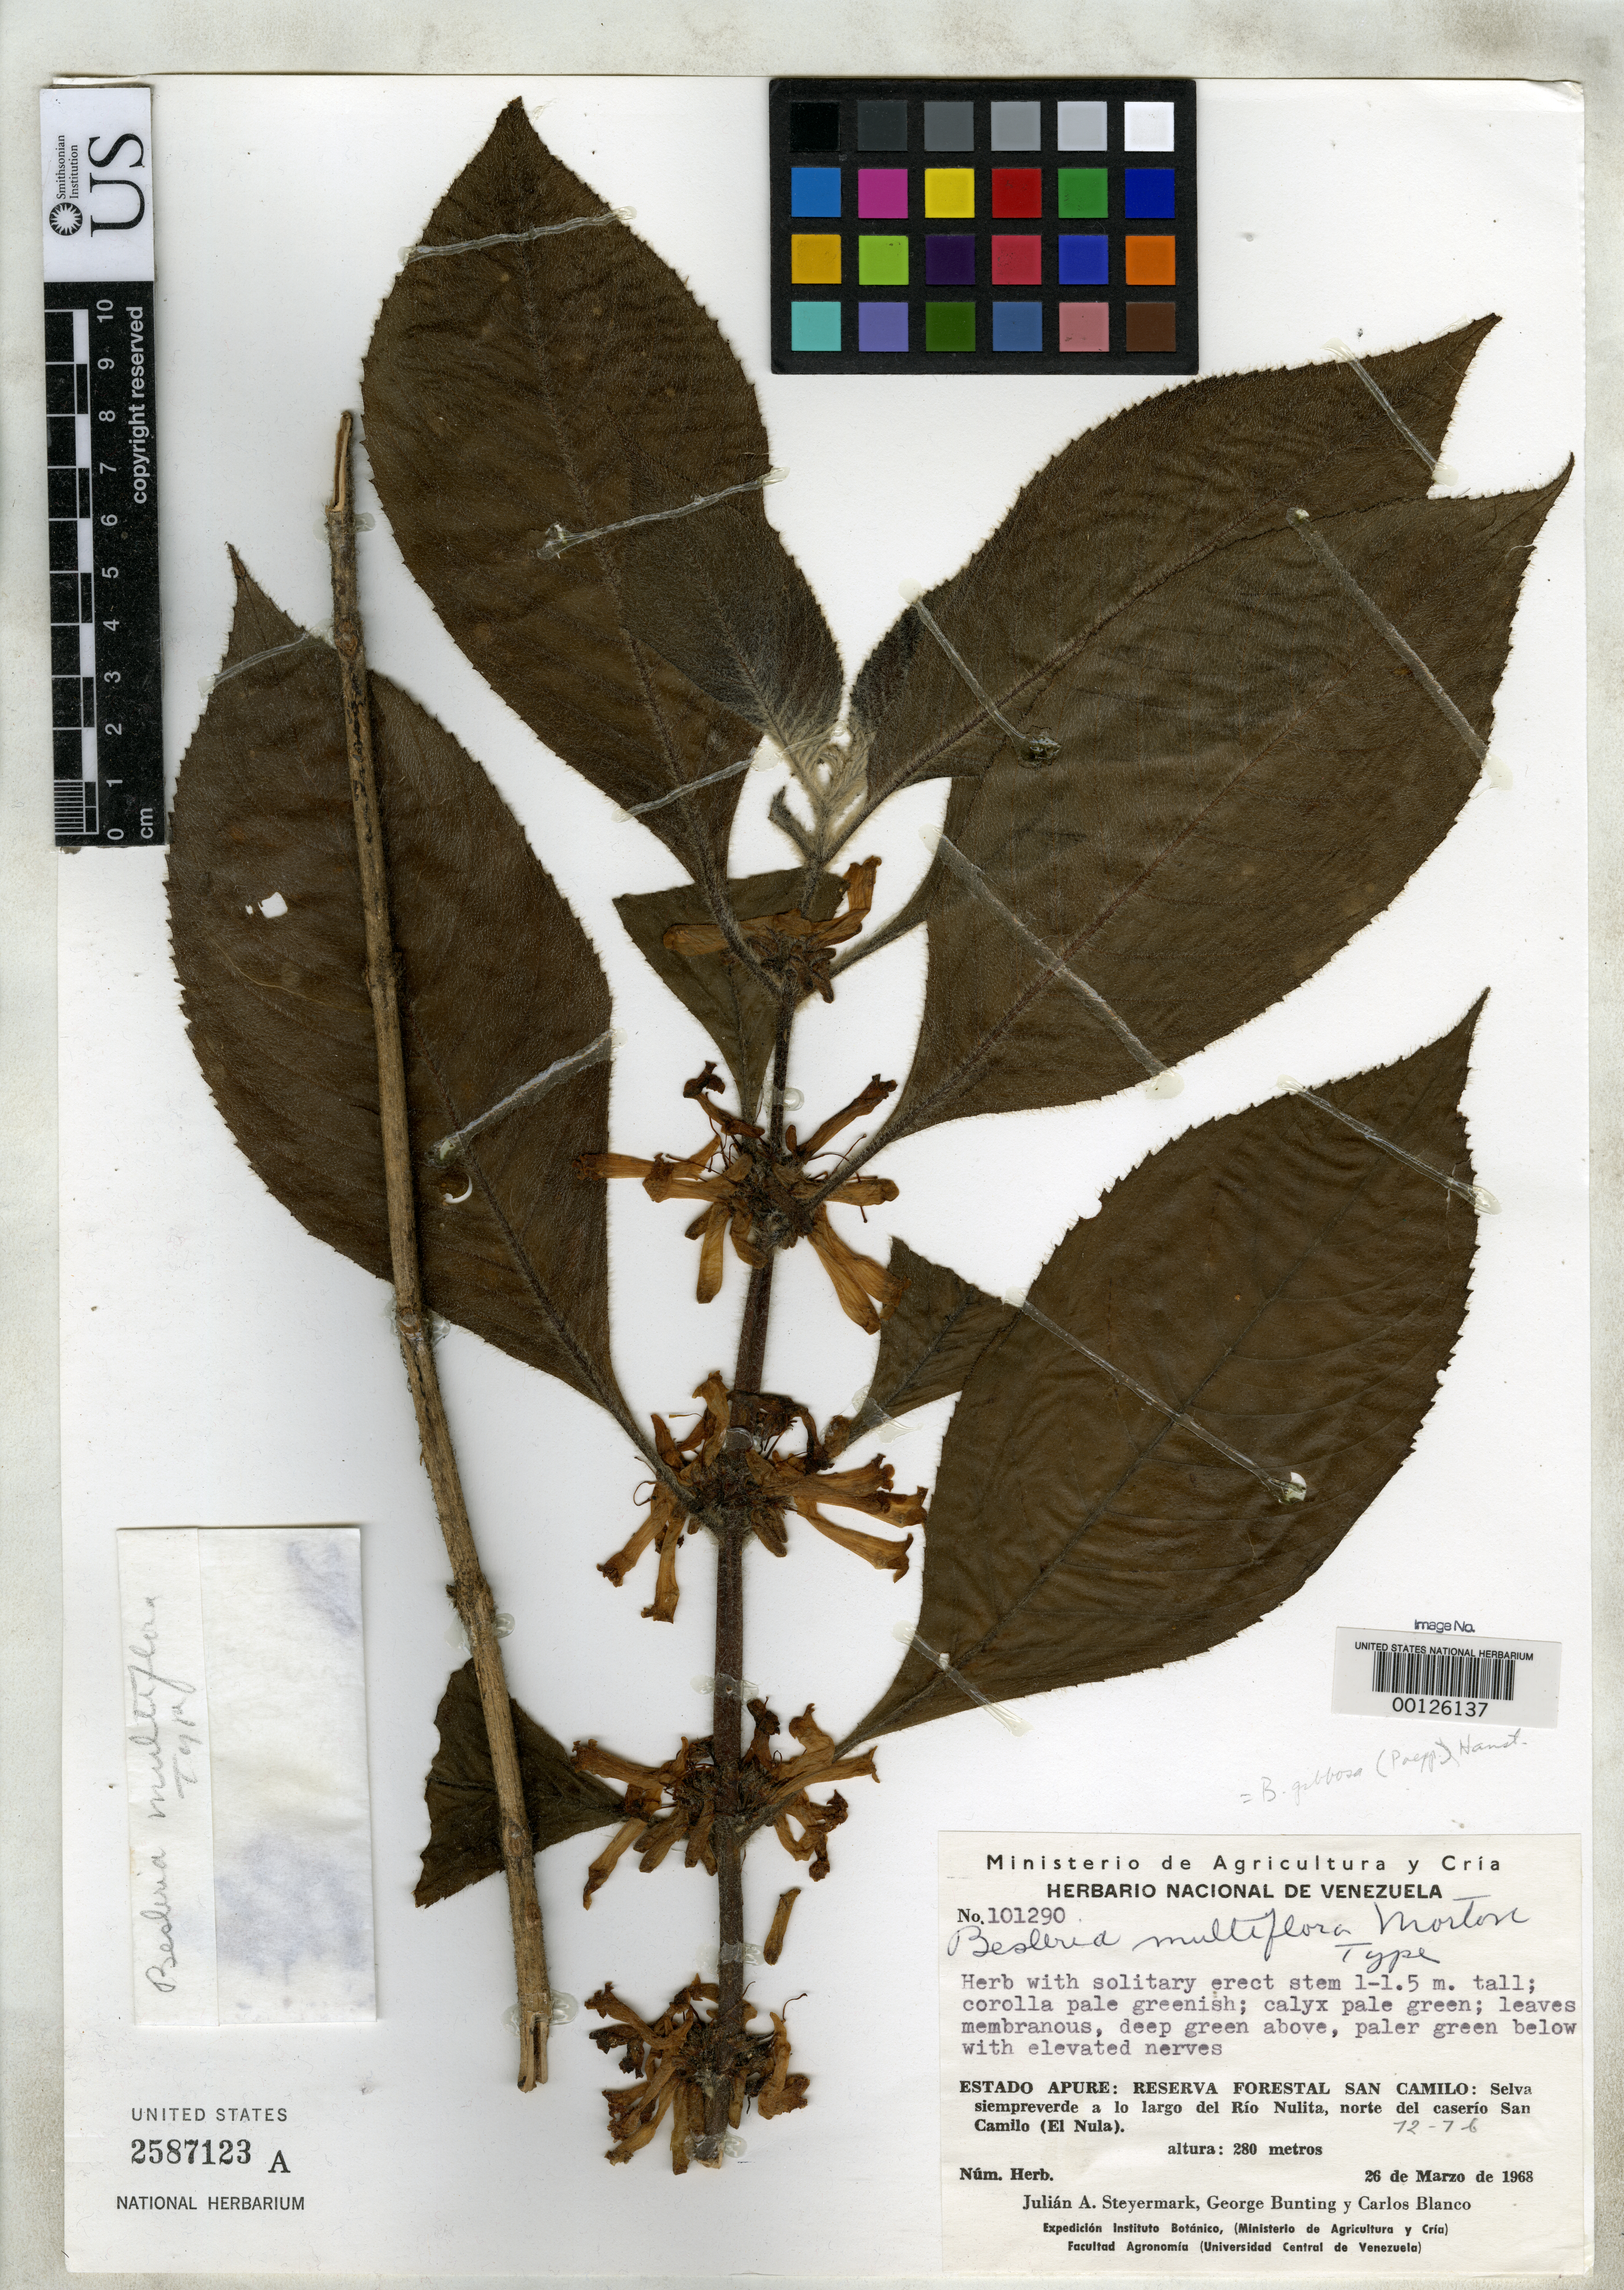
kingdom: Plantae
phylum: Tracheophyta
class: Magnoliopsida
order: Lamiales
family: Gesneriaceae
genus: Besleria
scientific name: Besleria multiflora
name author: C.V. Morton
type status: Isotype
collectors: J. Steyermark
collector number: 101290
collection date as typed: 26 Mar 1968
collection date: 1968-03-26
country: Venezuela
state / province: Apure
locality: Reserva Forestal San Camilo, Rio Nulita, San Camilo.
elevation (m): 280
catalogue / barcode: US 2587123A